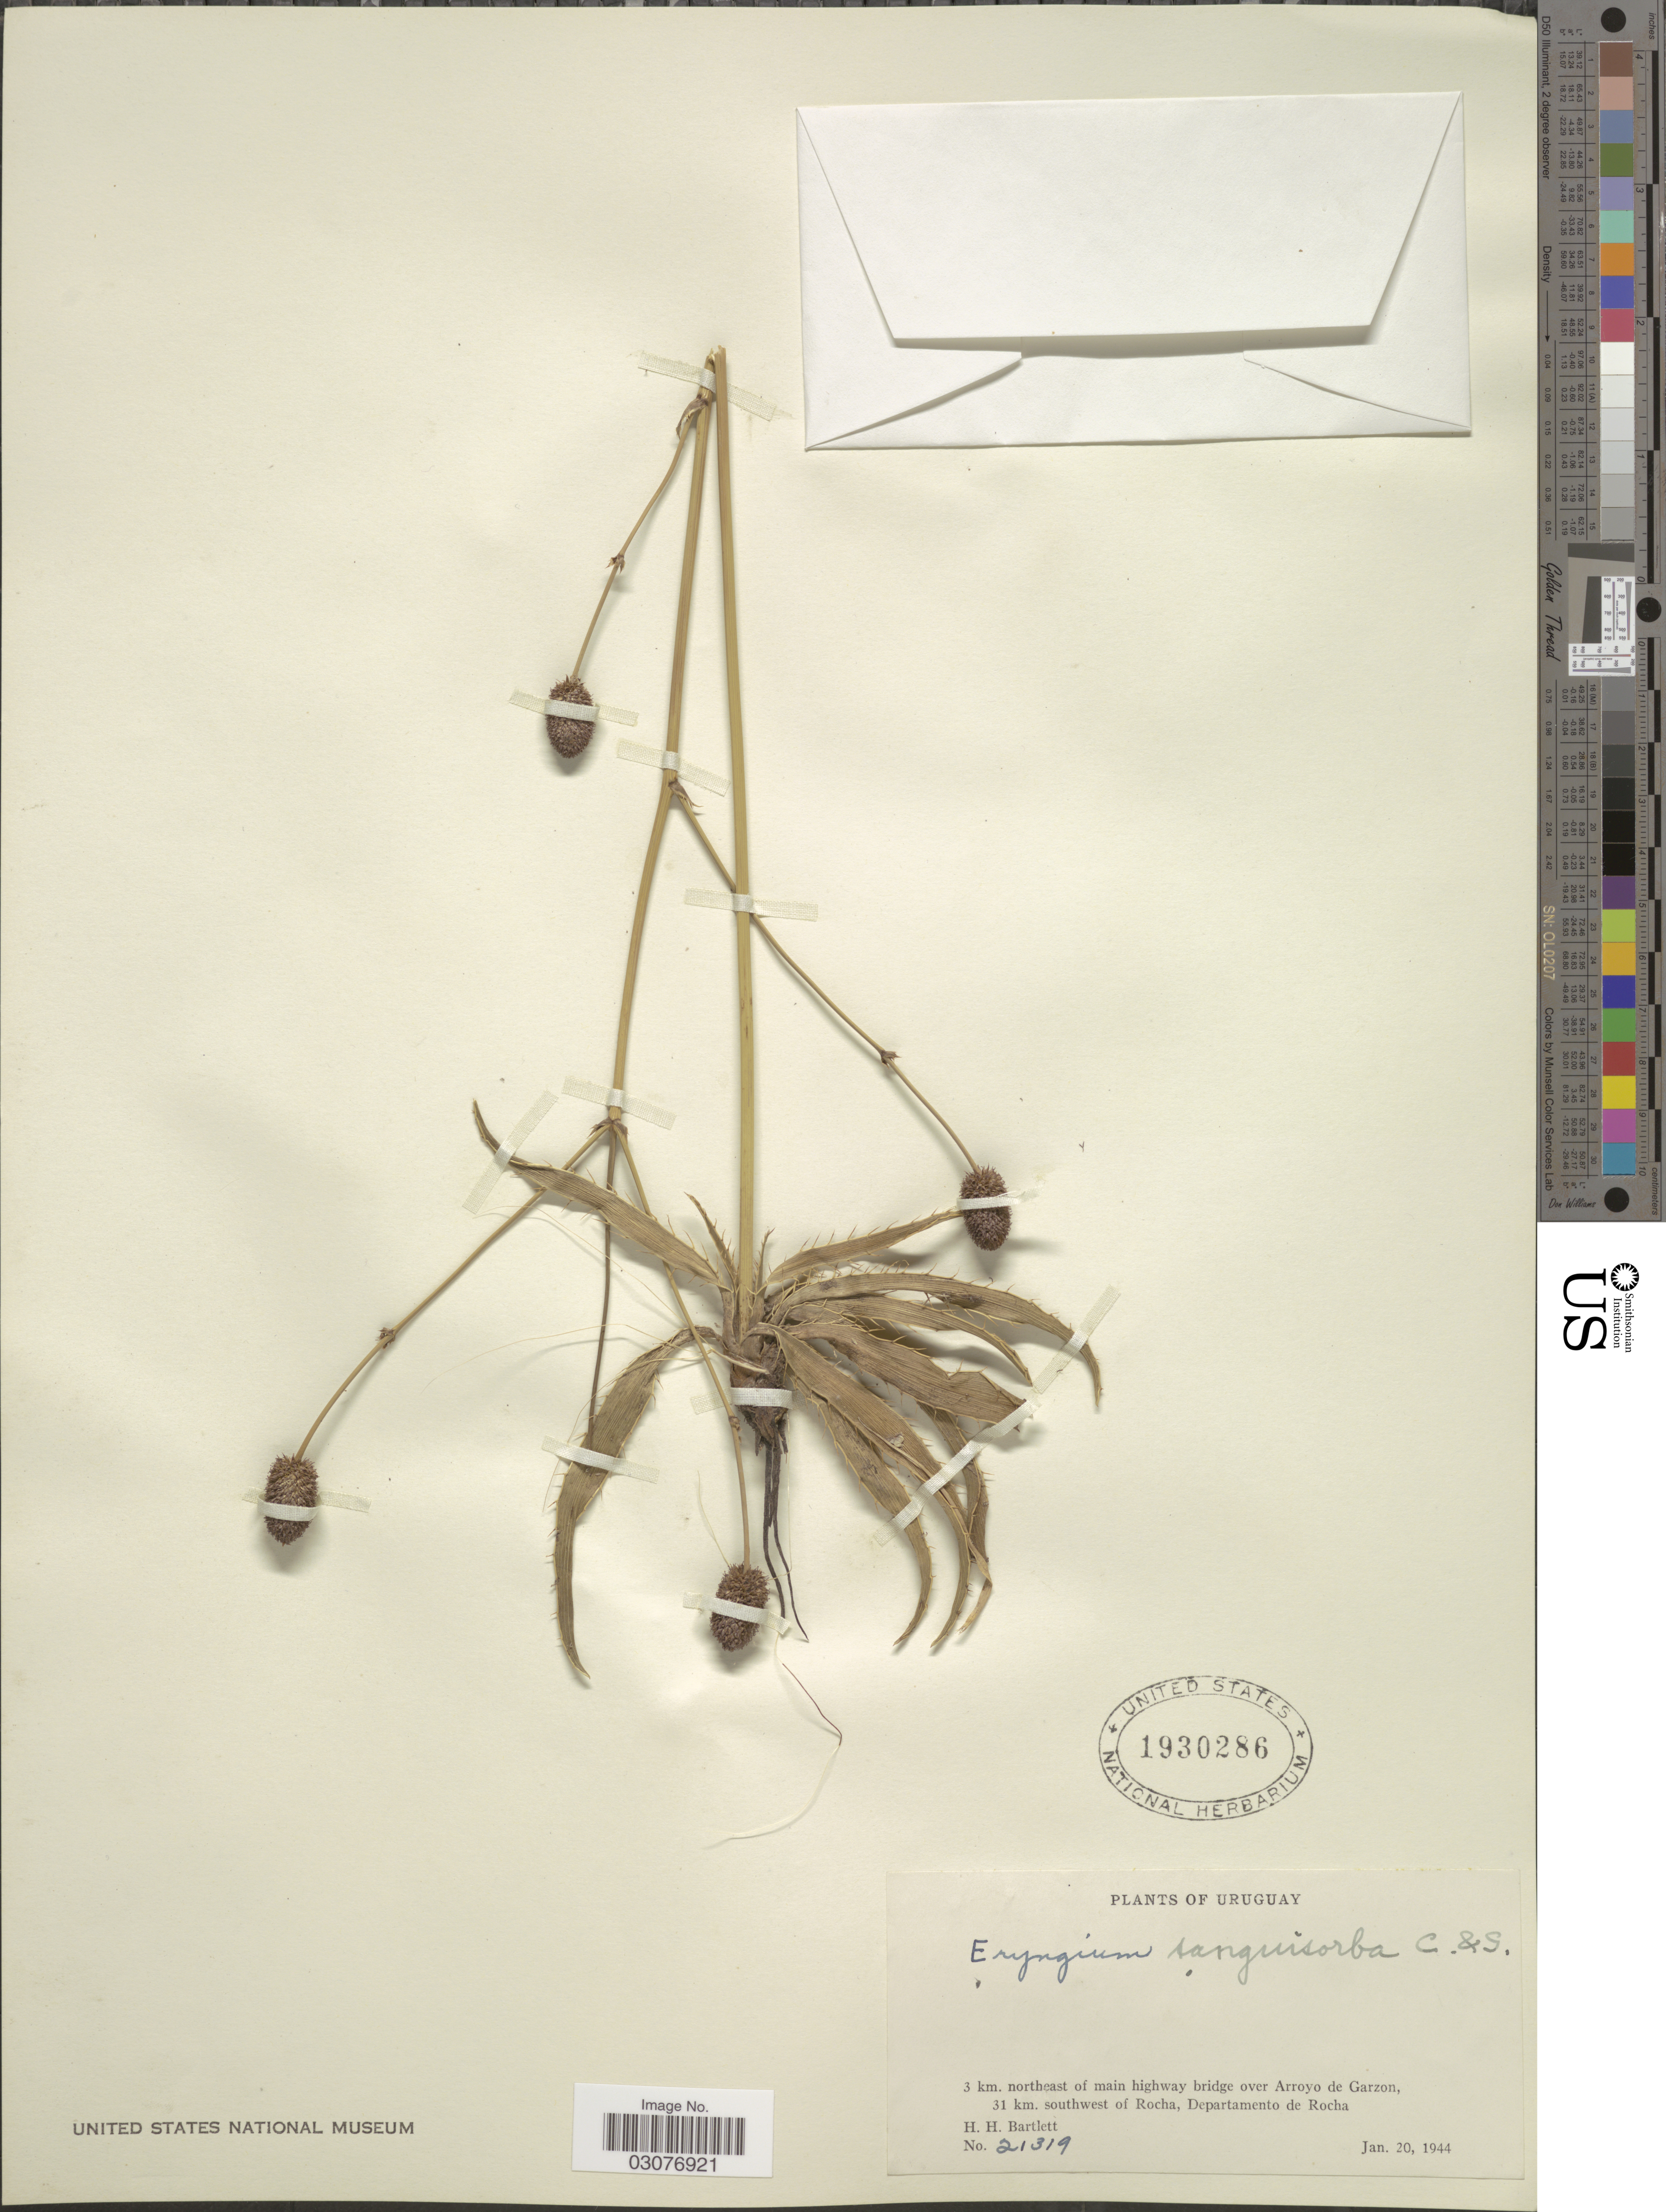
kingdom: Plantae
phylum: Tracheophyta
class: Magnoliopsida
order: Apiales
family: Apiaceae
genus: Eryngium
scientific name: Eryngium sanguisorba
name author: Cham. & Schltdl.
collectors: H. H. Bartlett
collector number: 21319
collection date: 1944-01-20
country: Uruguay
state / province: Rocha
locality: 3 km. northeast of main highway bridge over Arroyo de Garzon, 31 km. southwest of Rocha, Departamento de Rocha.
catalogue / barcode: US 1930286